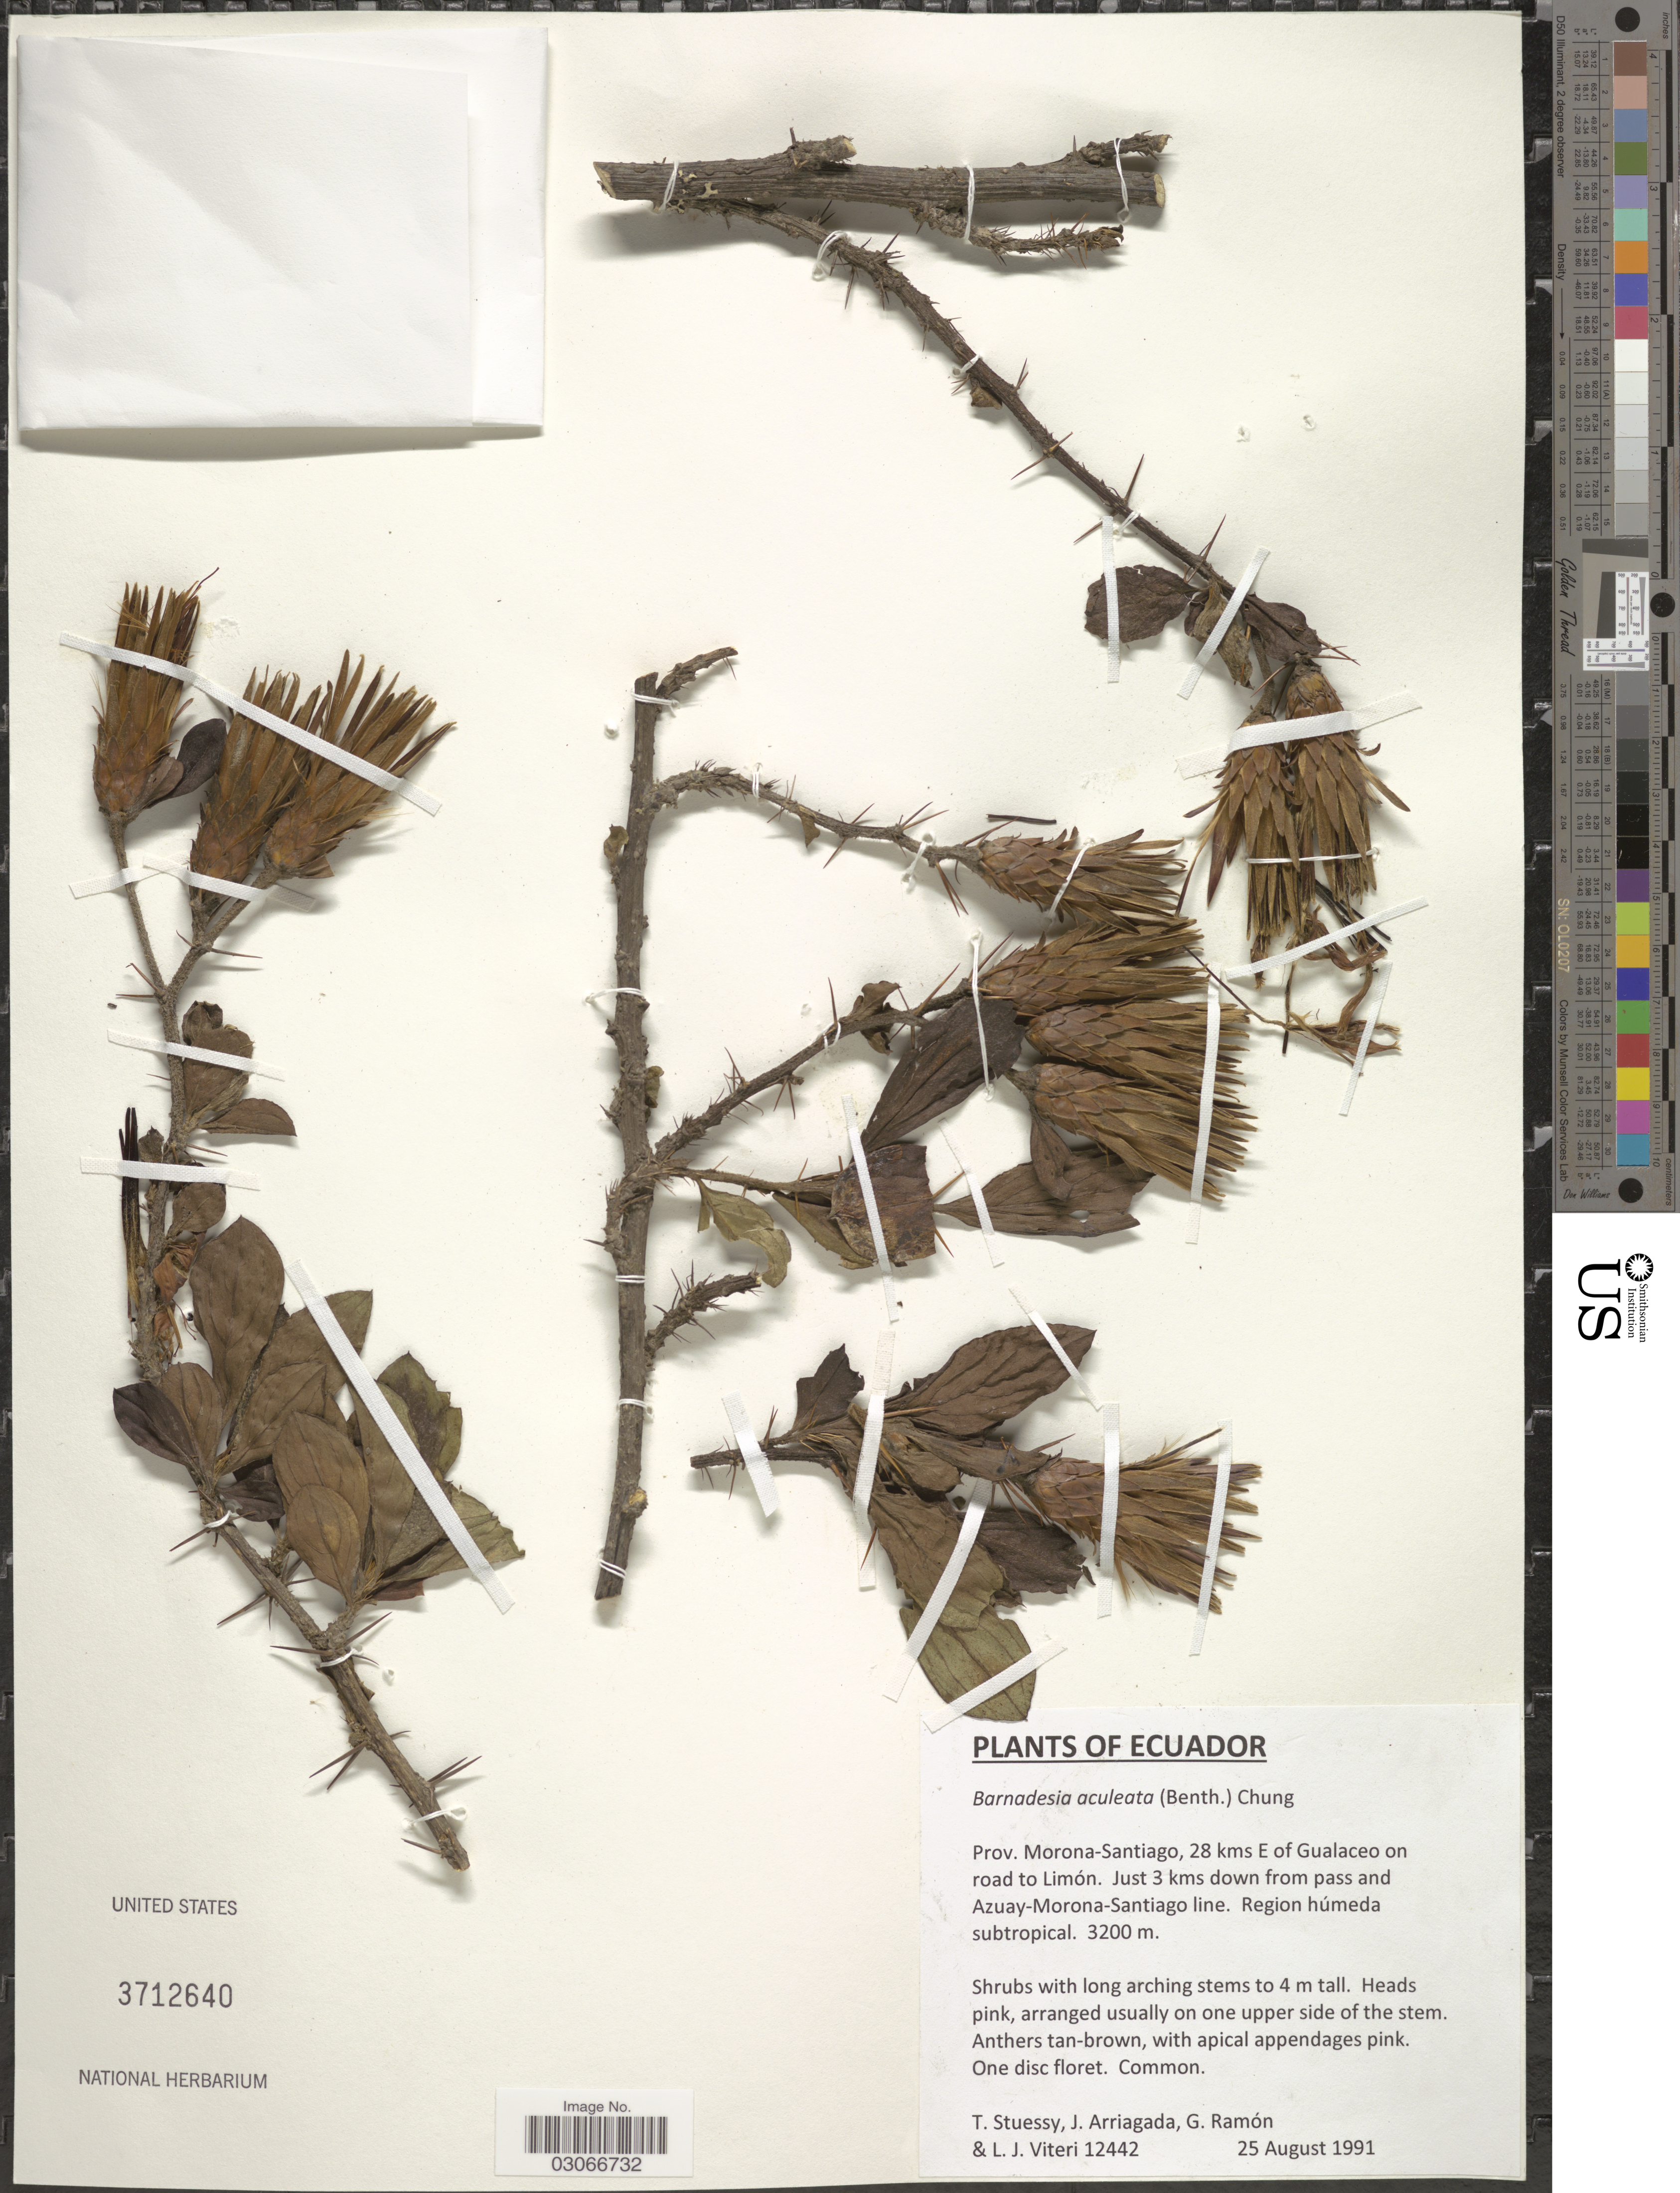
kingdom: Plantae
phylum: Tracheophyta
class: Magnoliopsida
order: Asterales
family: Asteraceae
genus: Barnadesia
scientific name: Barnadesia aculeata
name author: (Benth.) I.C. Chung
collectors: T. Steussy, J. Arriagada, G. Ramón & L. Viteri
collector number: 12442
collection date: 1991-08-25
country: Ecuador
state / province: Morona-Santiago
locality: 28 kms E of Gualaceo on road to Limón. Just 3 kms down from pass and Azuay-Morona-Santiago line.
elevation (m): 3200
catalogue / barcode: US 3712640